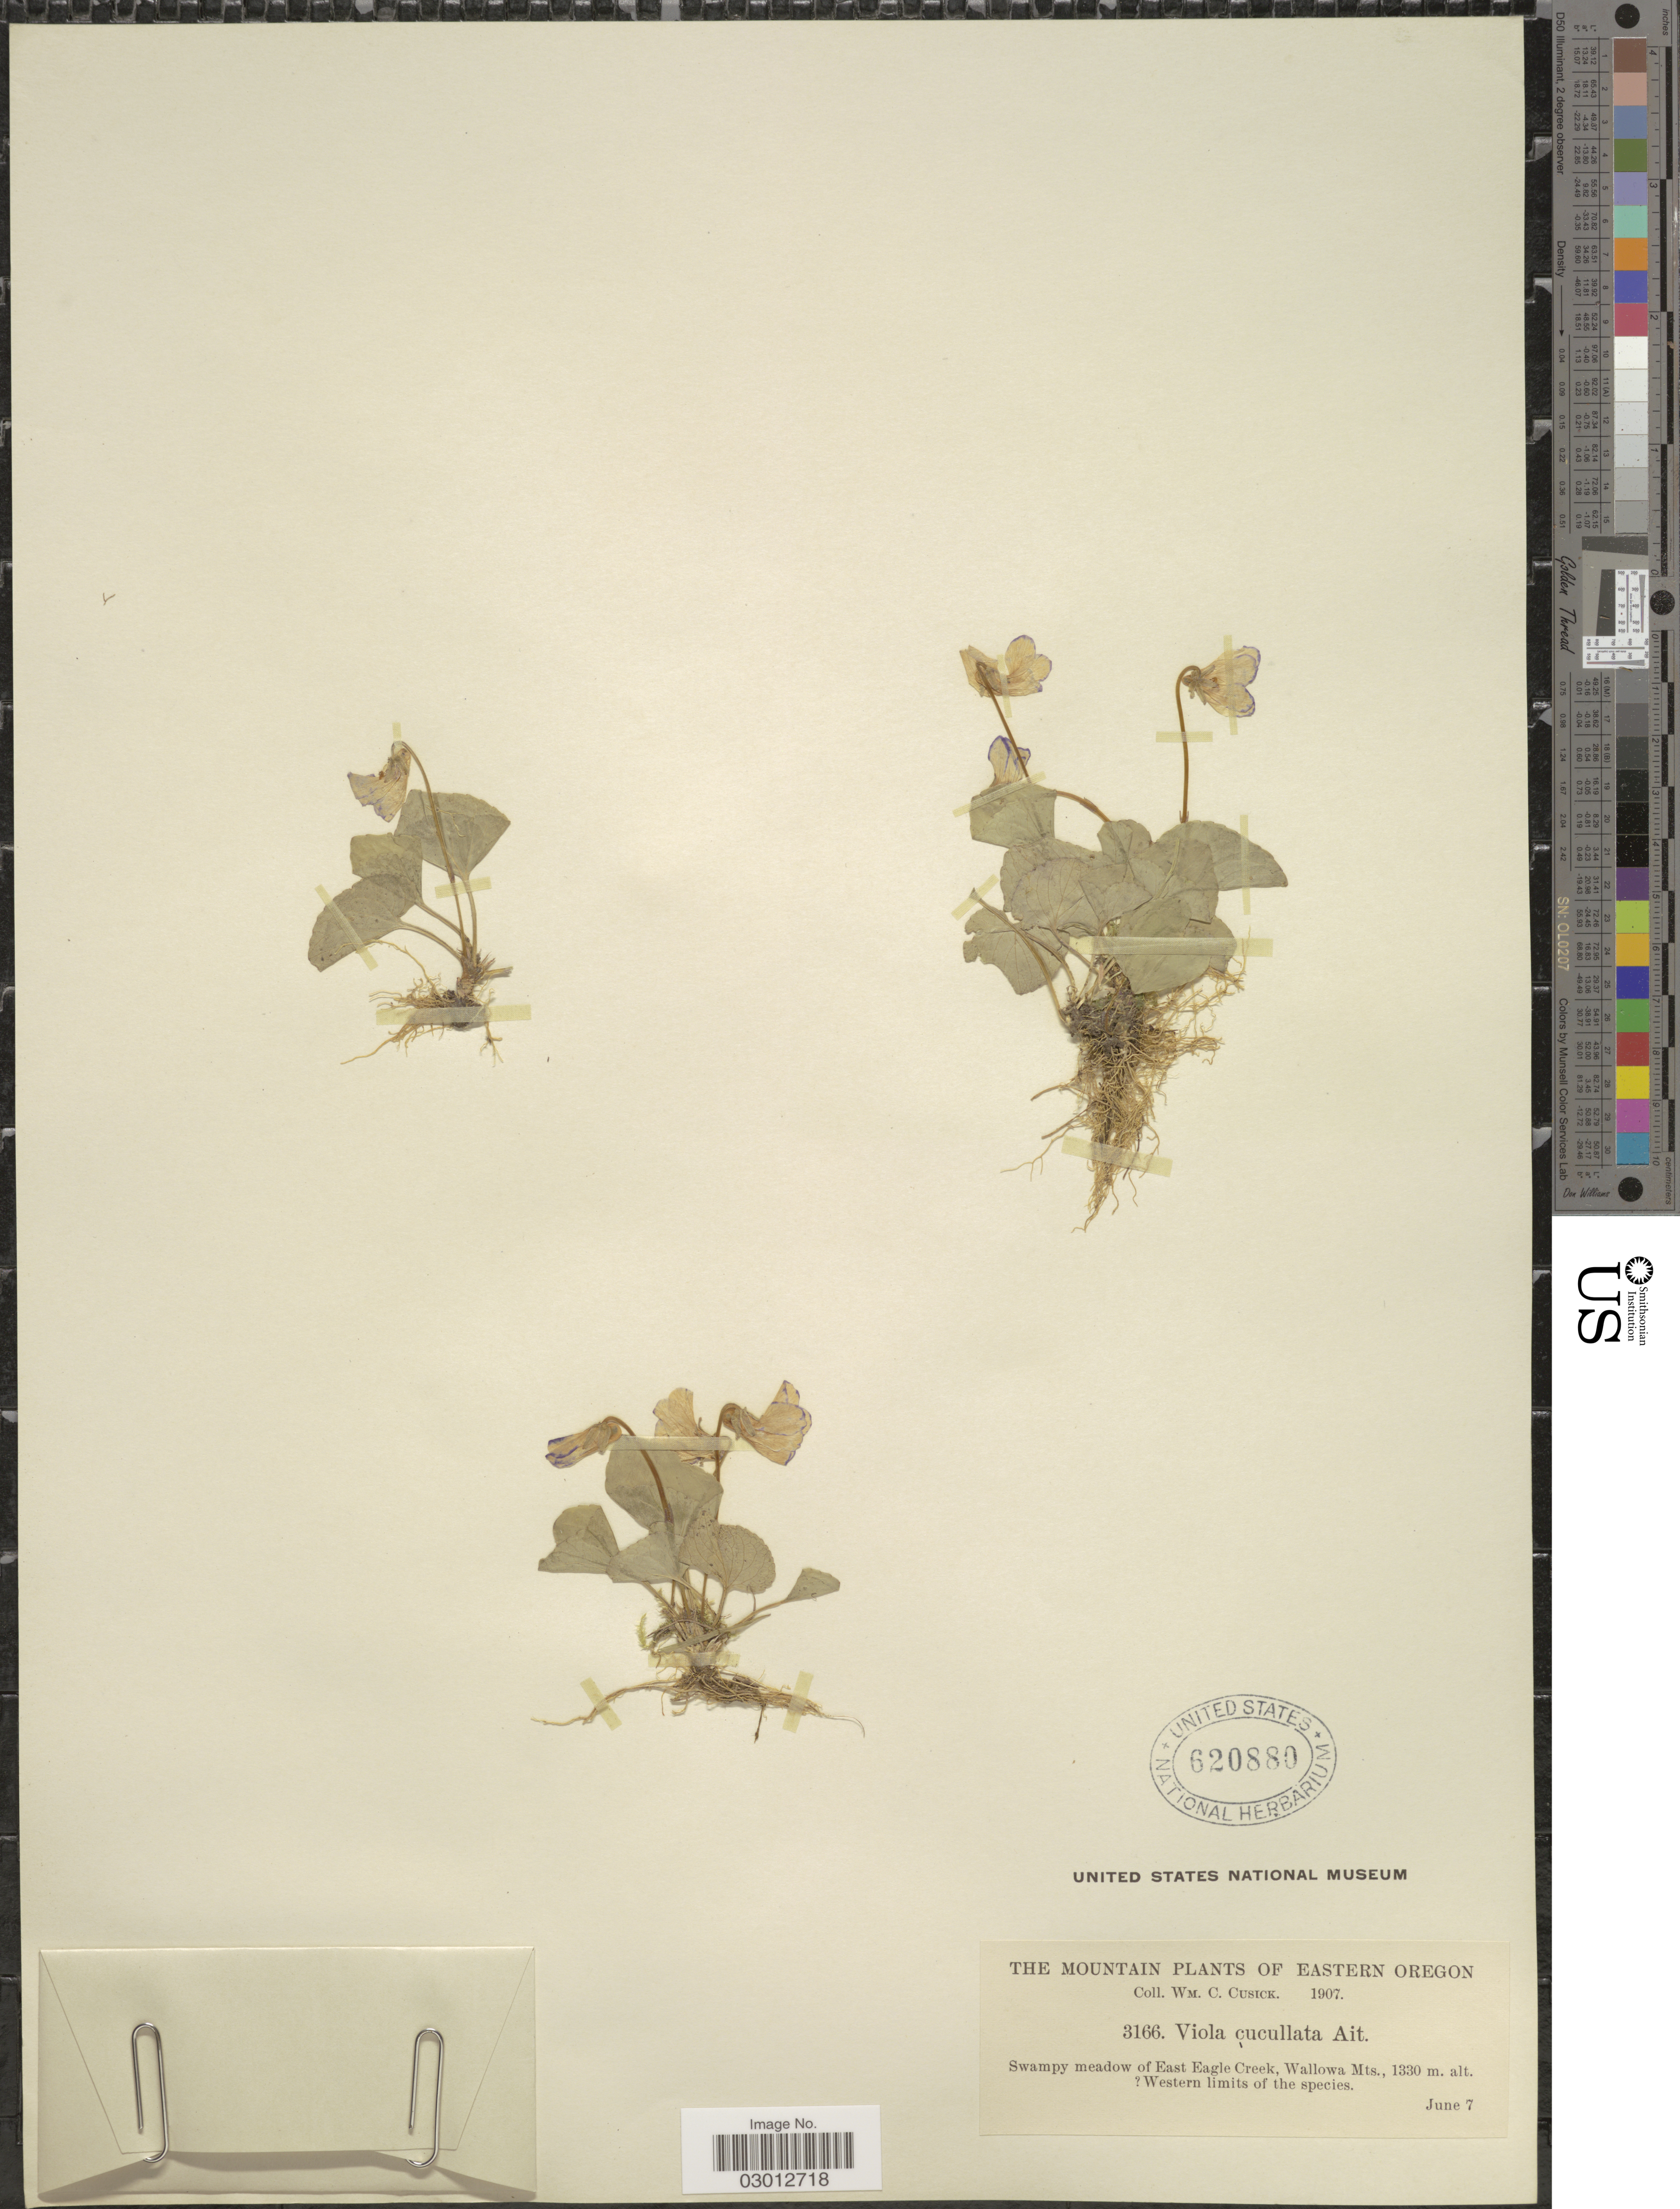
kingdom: Plantae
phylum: Tracheophyta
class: Magnoliopsida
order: Malpighiales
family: Violaceae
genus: Viola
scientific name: Viola papilionacea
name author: Pursh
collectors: W. C. Cusick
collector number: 3166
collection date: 1907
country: United States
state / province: Oregon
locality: Eastern Oregon, Swampy meadow of East Eagle Creek, Wallowa Mts.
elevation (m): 1330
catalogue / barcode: US 620880